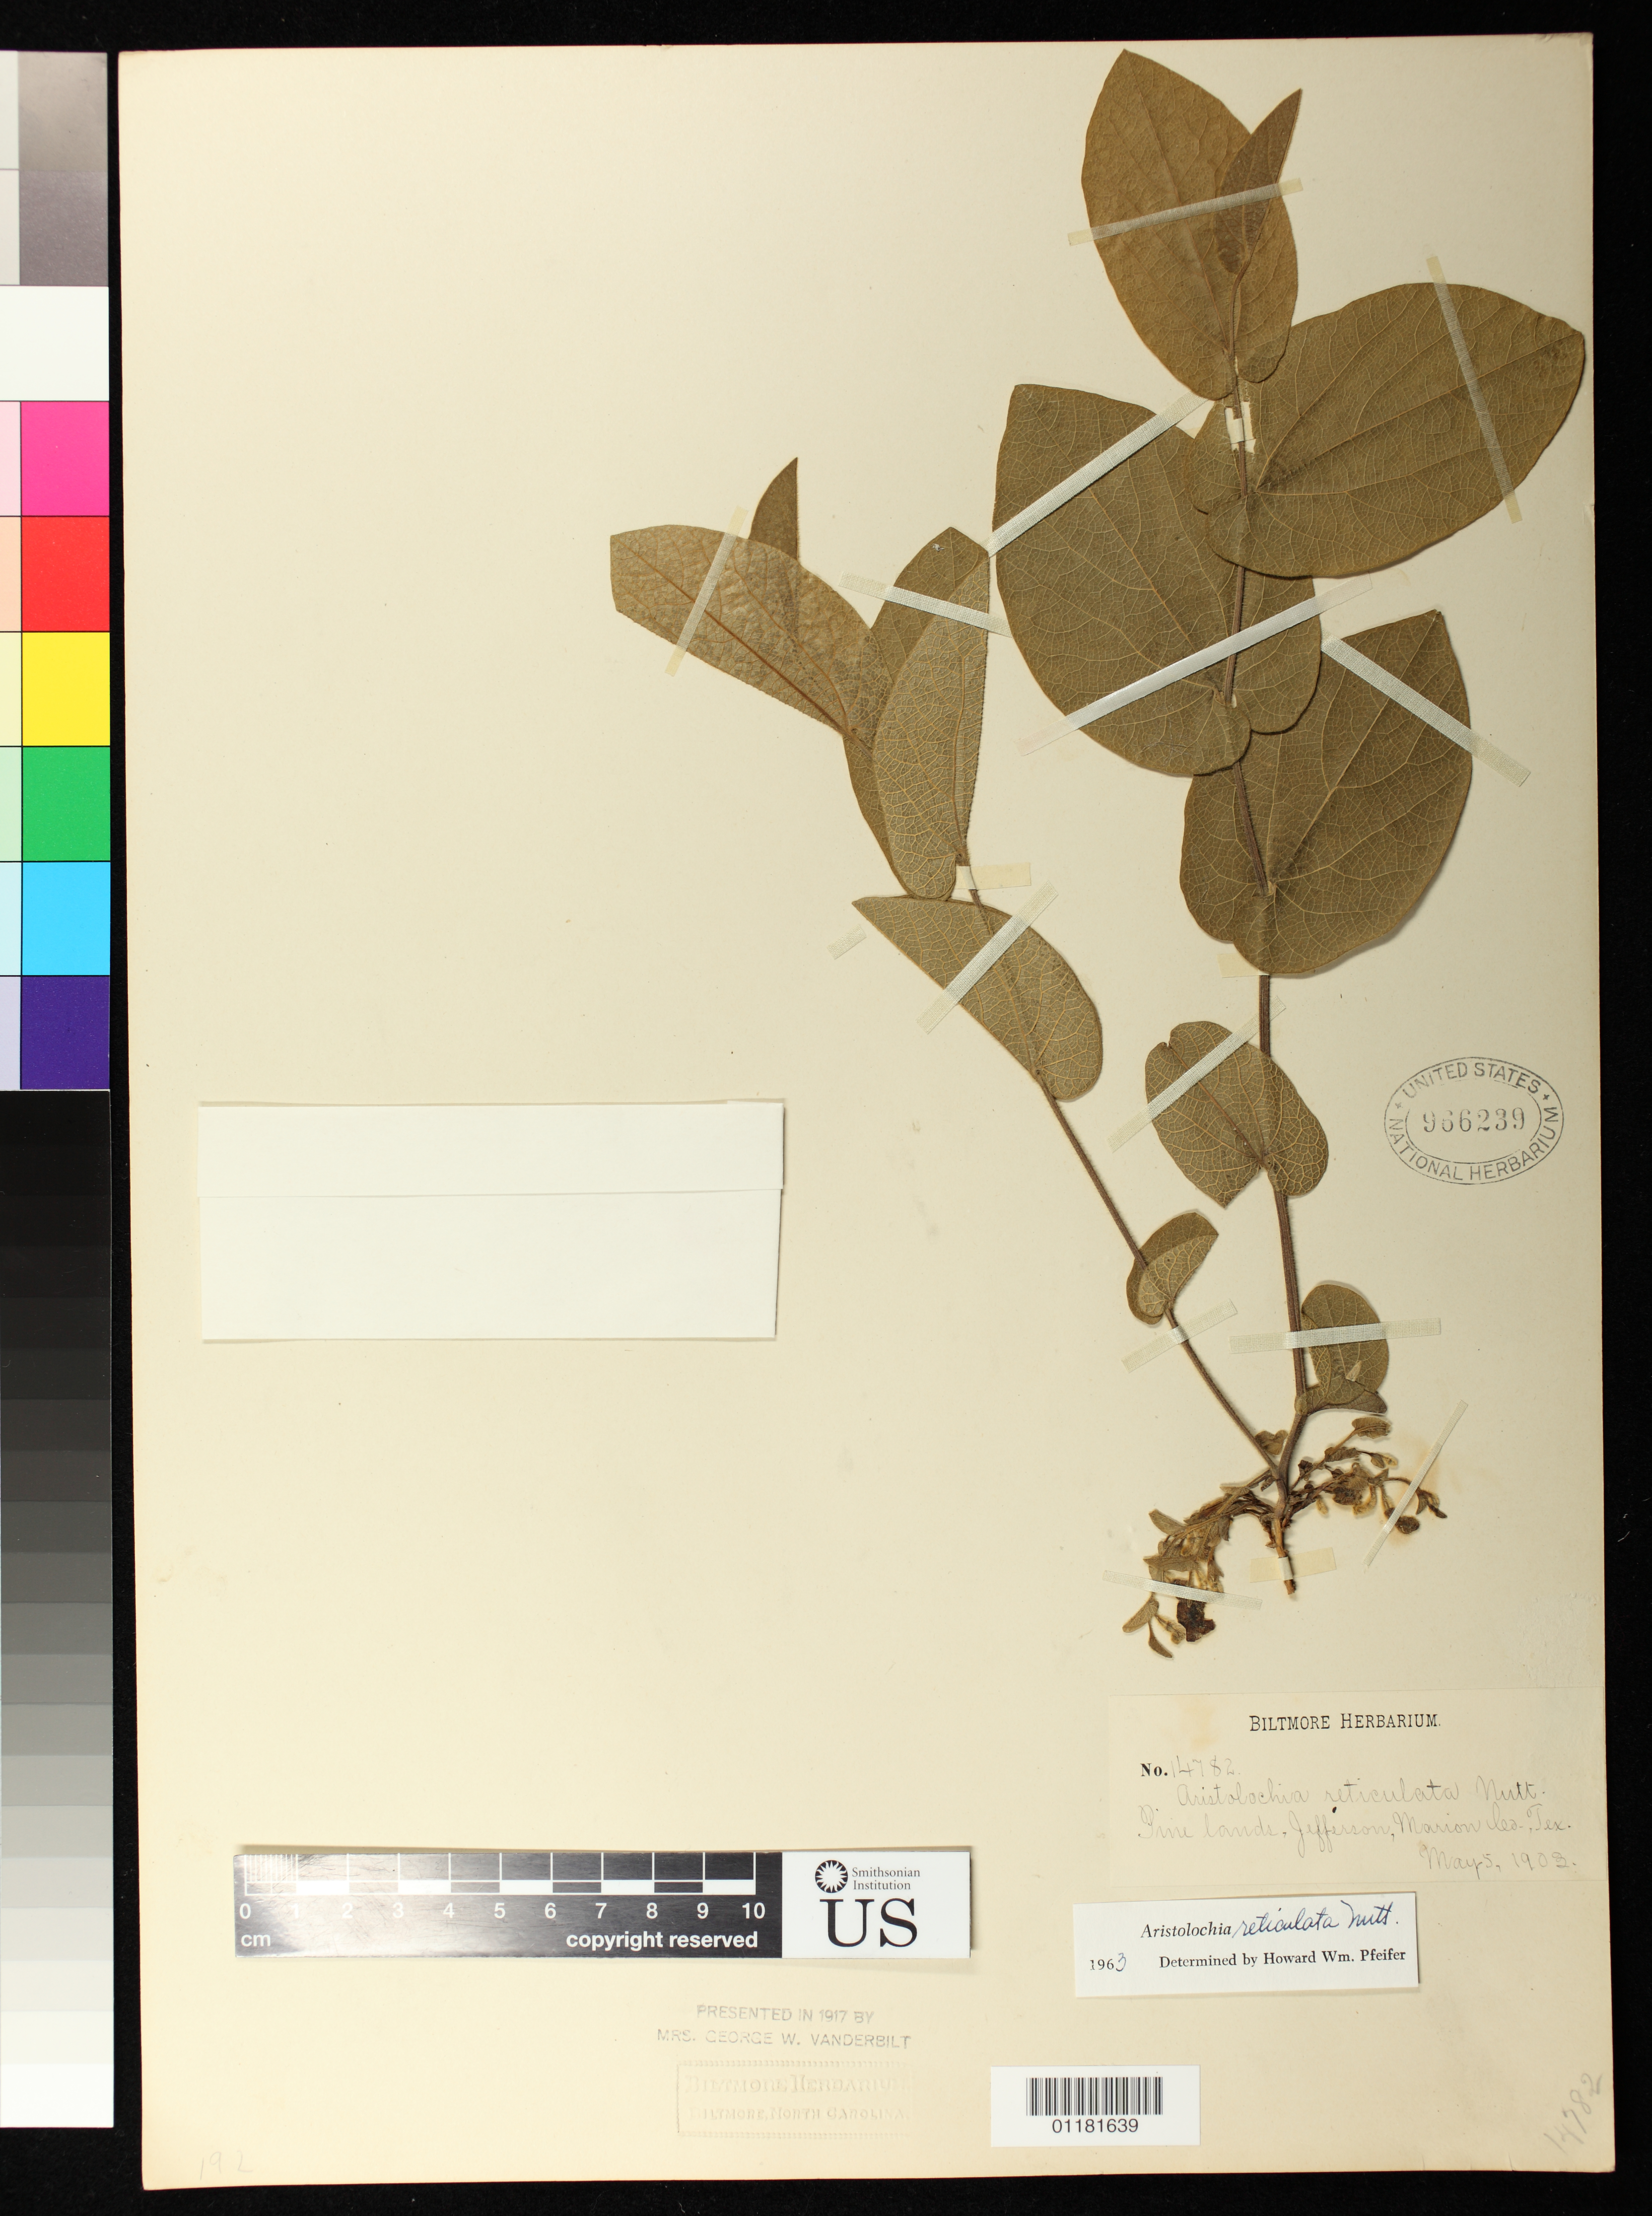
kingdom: Plantae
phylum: Tracheophyta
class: Magnoliopsida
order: Piperales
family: Aristolochiaceae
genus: Aristolochia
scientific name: Aristolochia reticulata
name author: Nutt.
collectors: ex herb. Biltmore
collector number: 14782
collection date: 1908-05-05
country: United States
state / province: Texas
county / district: Marion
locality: Jefferson, Marion County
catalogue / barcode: US 966239